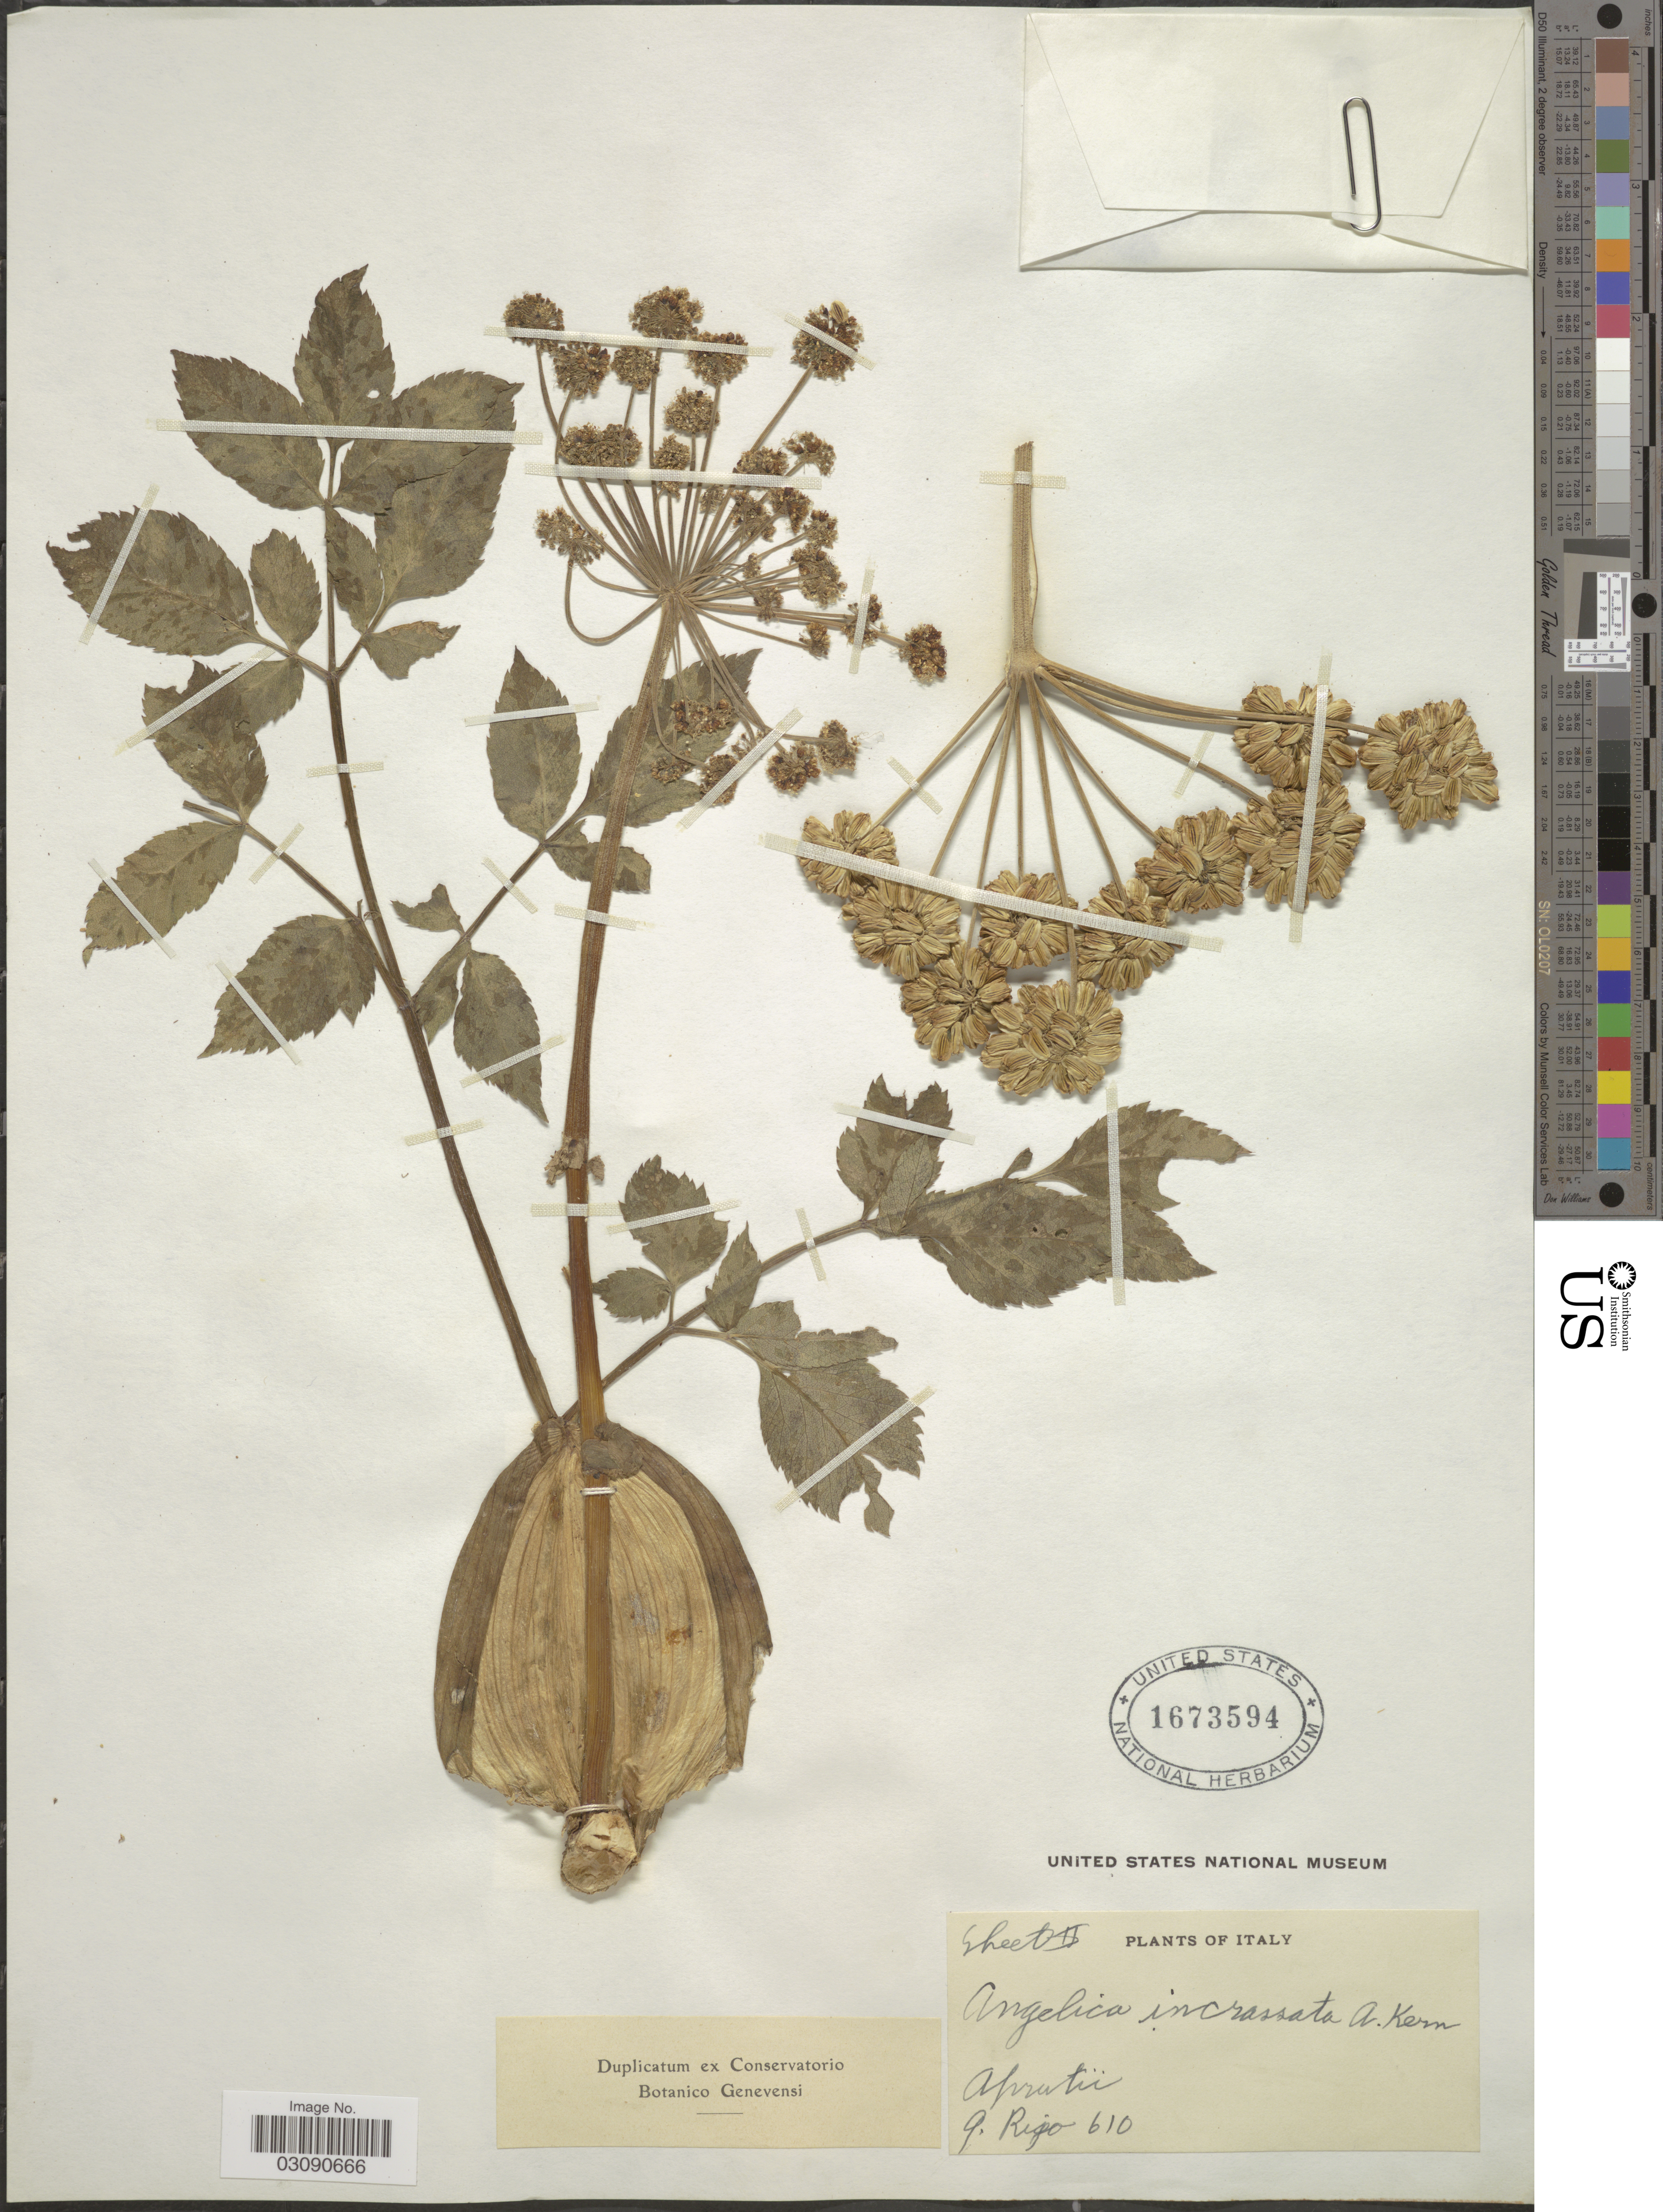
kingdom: Plantae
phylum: Tracheophyta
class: Magnoliopsida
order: Apiales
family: Apiaceae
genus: Angelica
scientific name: Angelica incrassata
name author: A. Kern.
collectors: G. Rigo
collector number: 610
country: Italy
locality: Aprutii.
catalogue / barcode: US 1673594